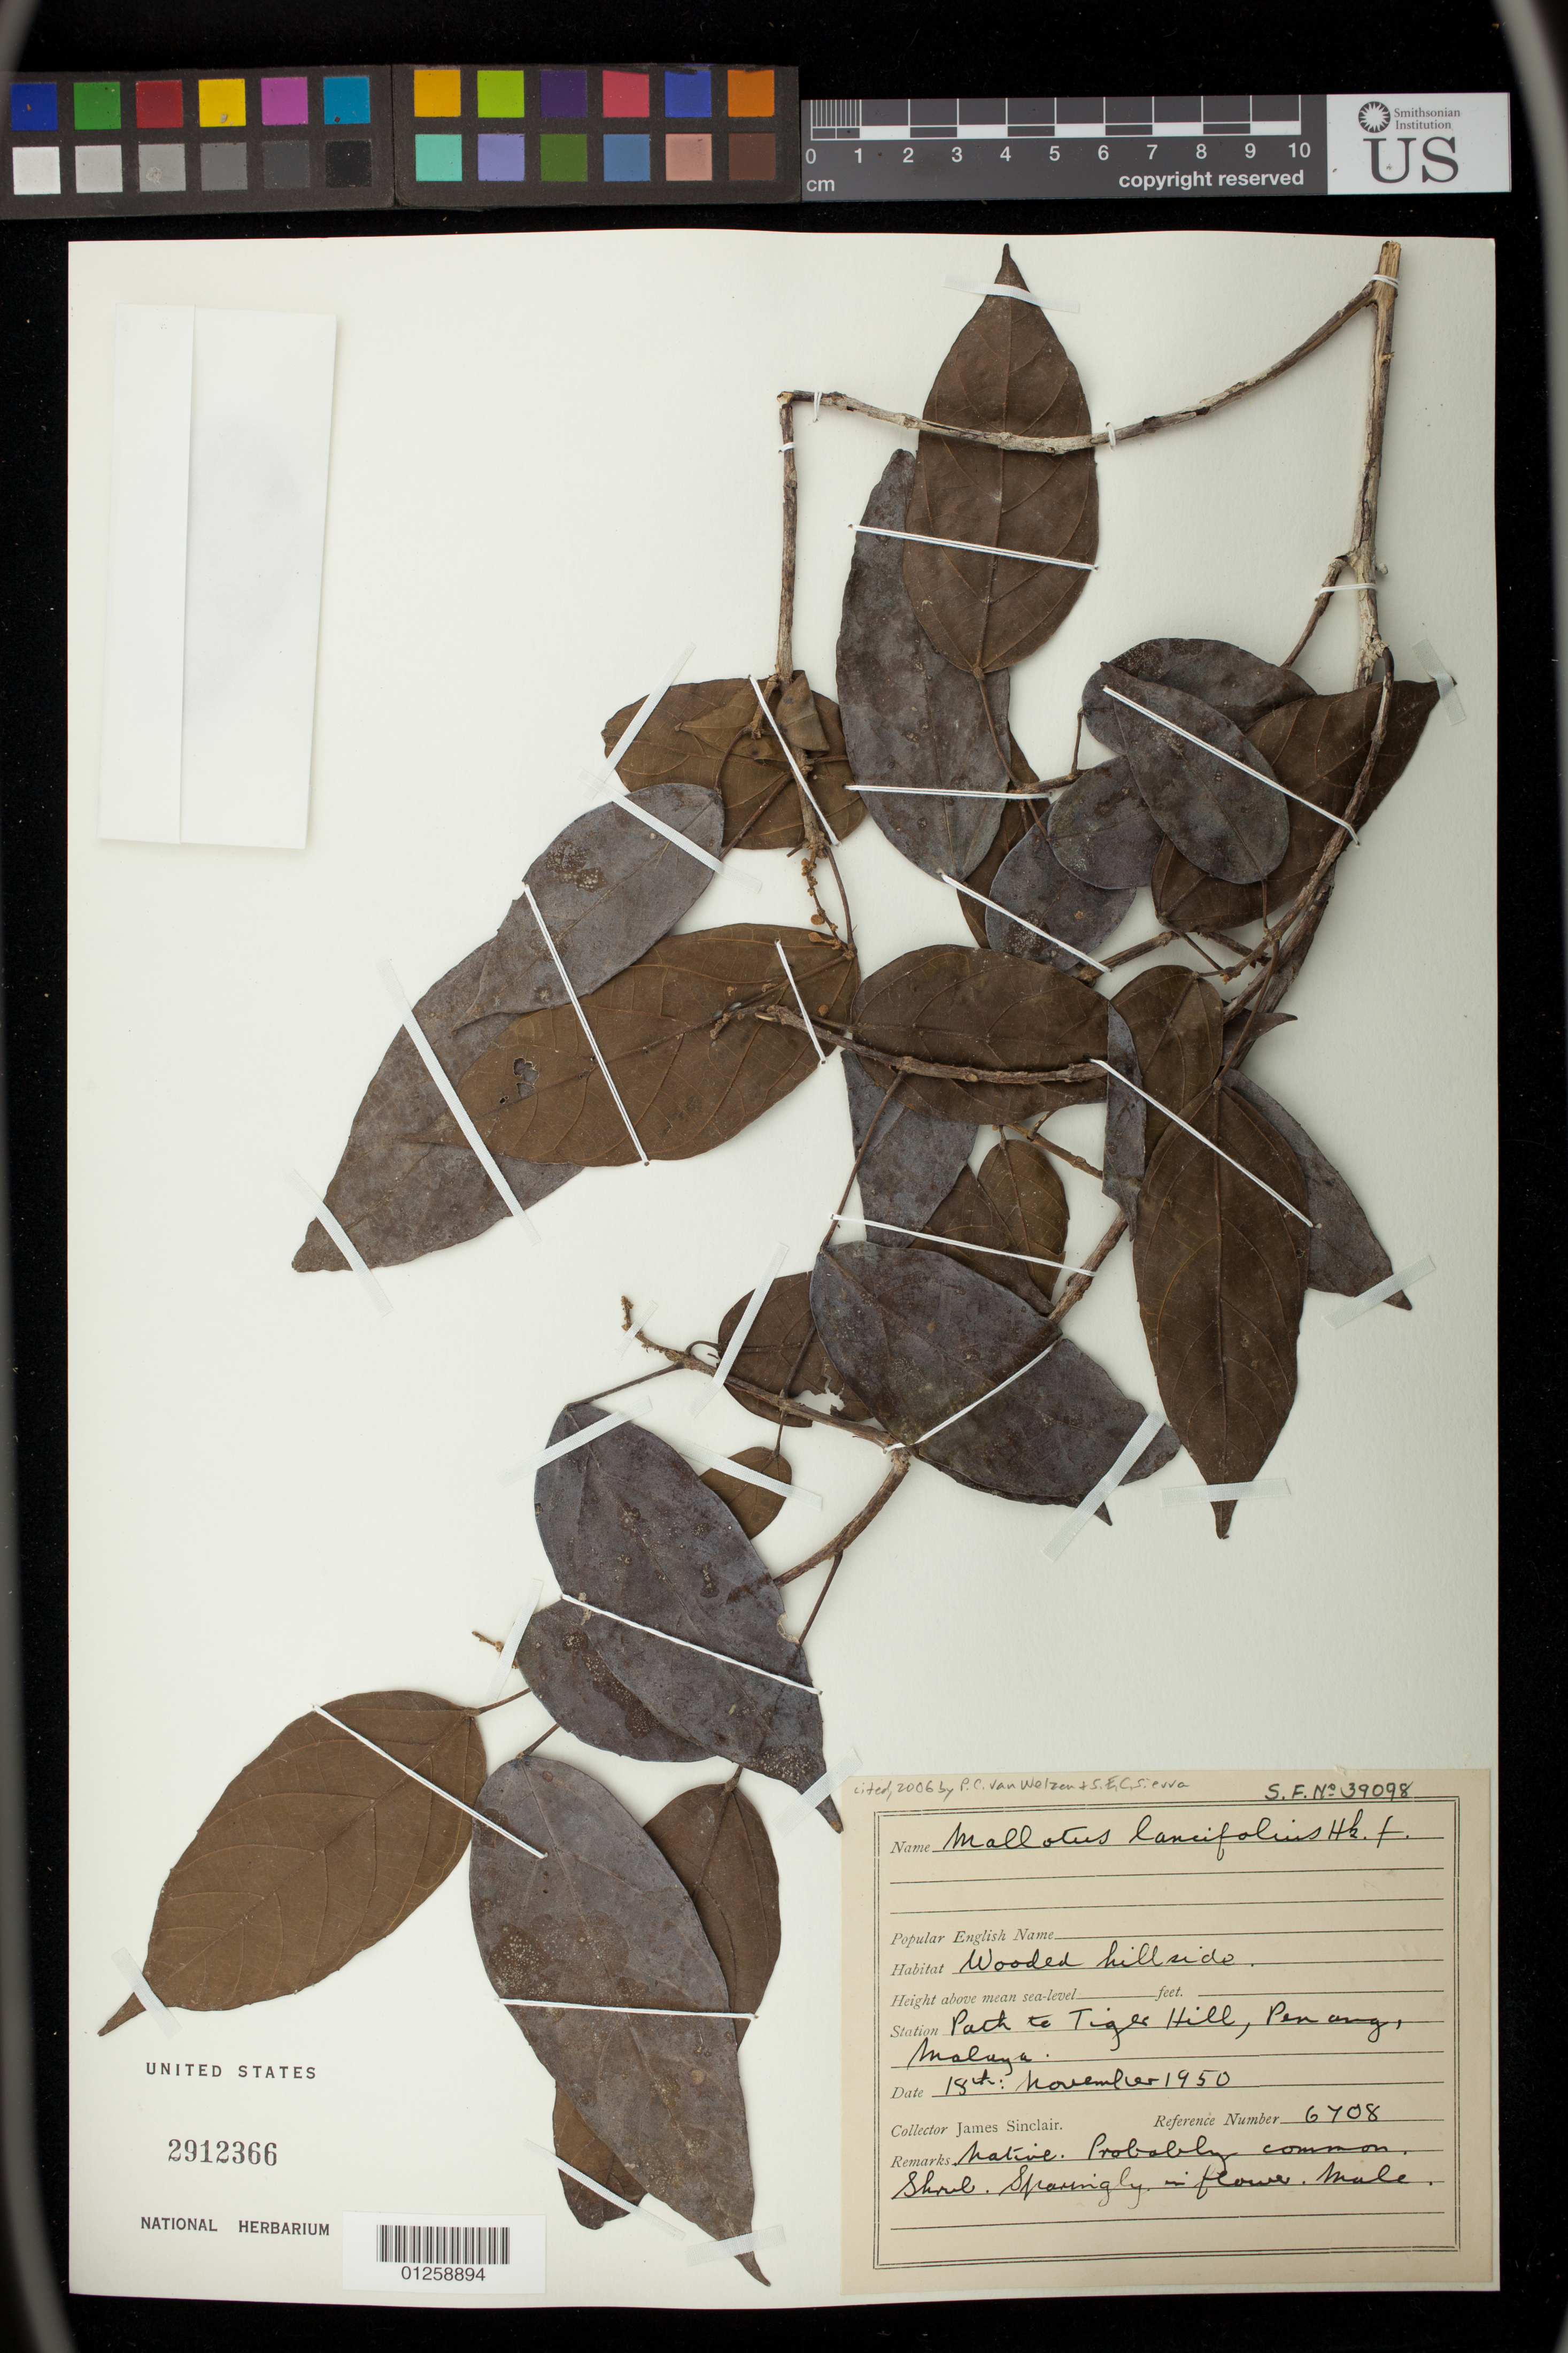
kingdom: Plantae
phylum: Tracheophyta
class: Magnoliopsida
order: Malpighiales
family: Euphorbiaceae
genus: Mallotus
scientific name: Mallotus lanceifolius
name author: Hook. f.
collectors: J. Sinclair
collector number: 6708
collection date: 1950-11-18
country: Malaysia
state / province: Pinang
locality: Path to Tiger Hill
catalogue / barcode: US 2912366